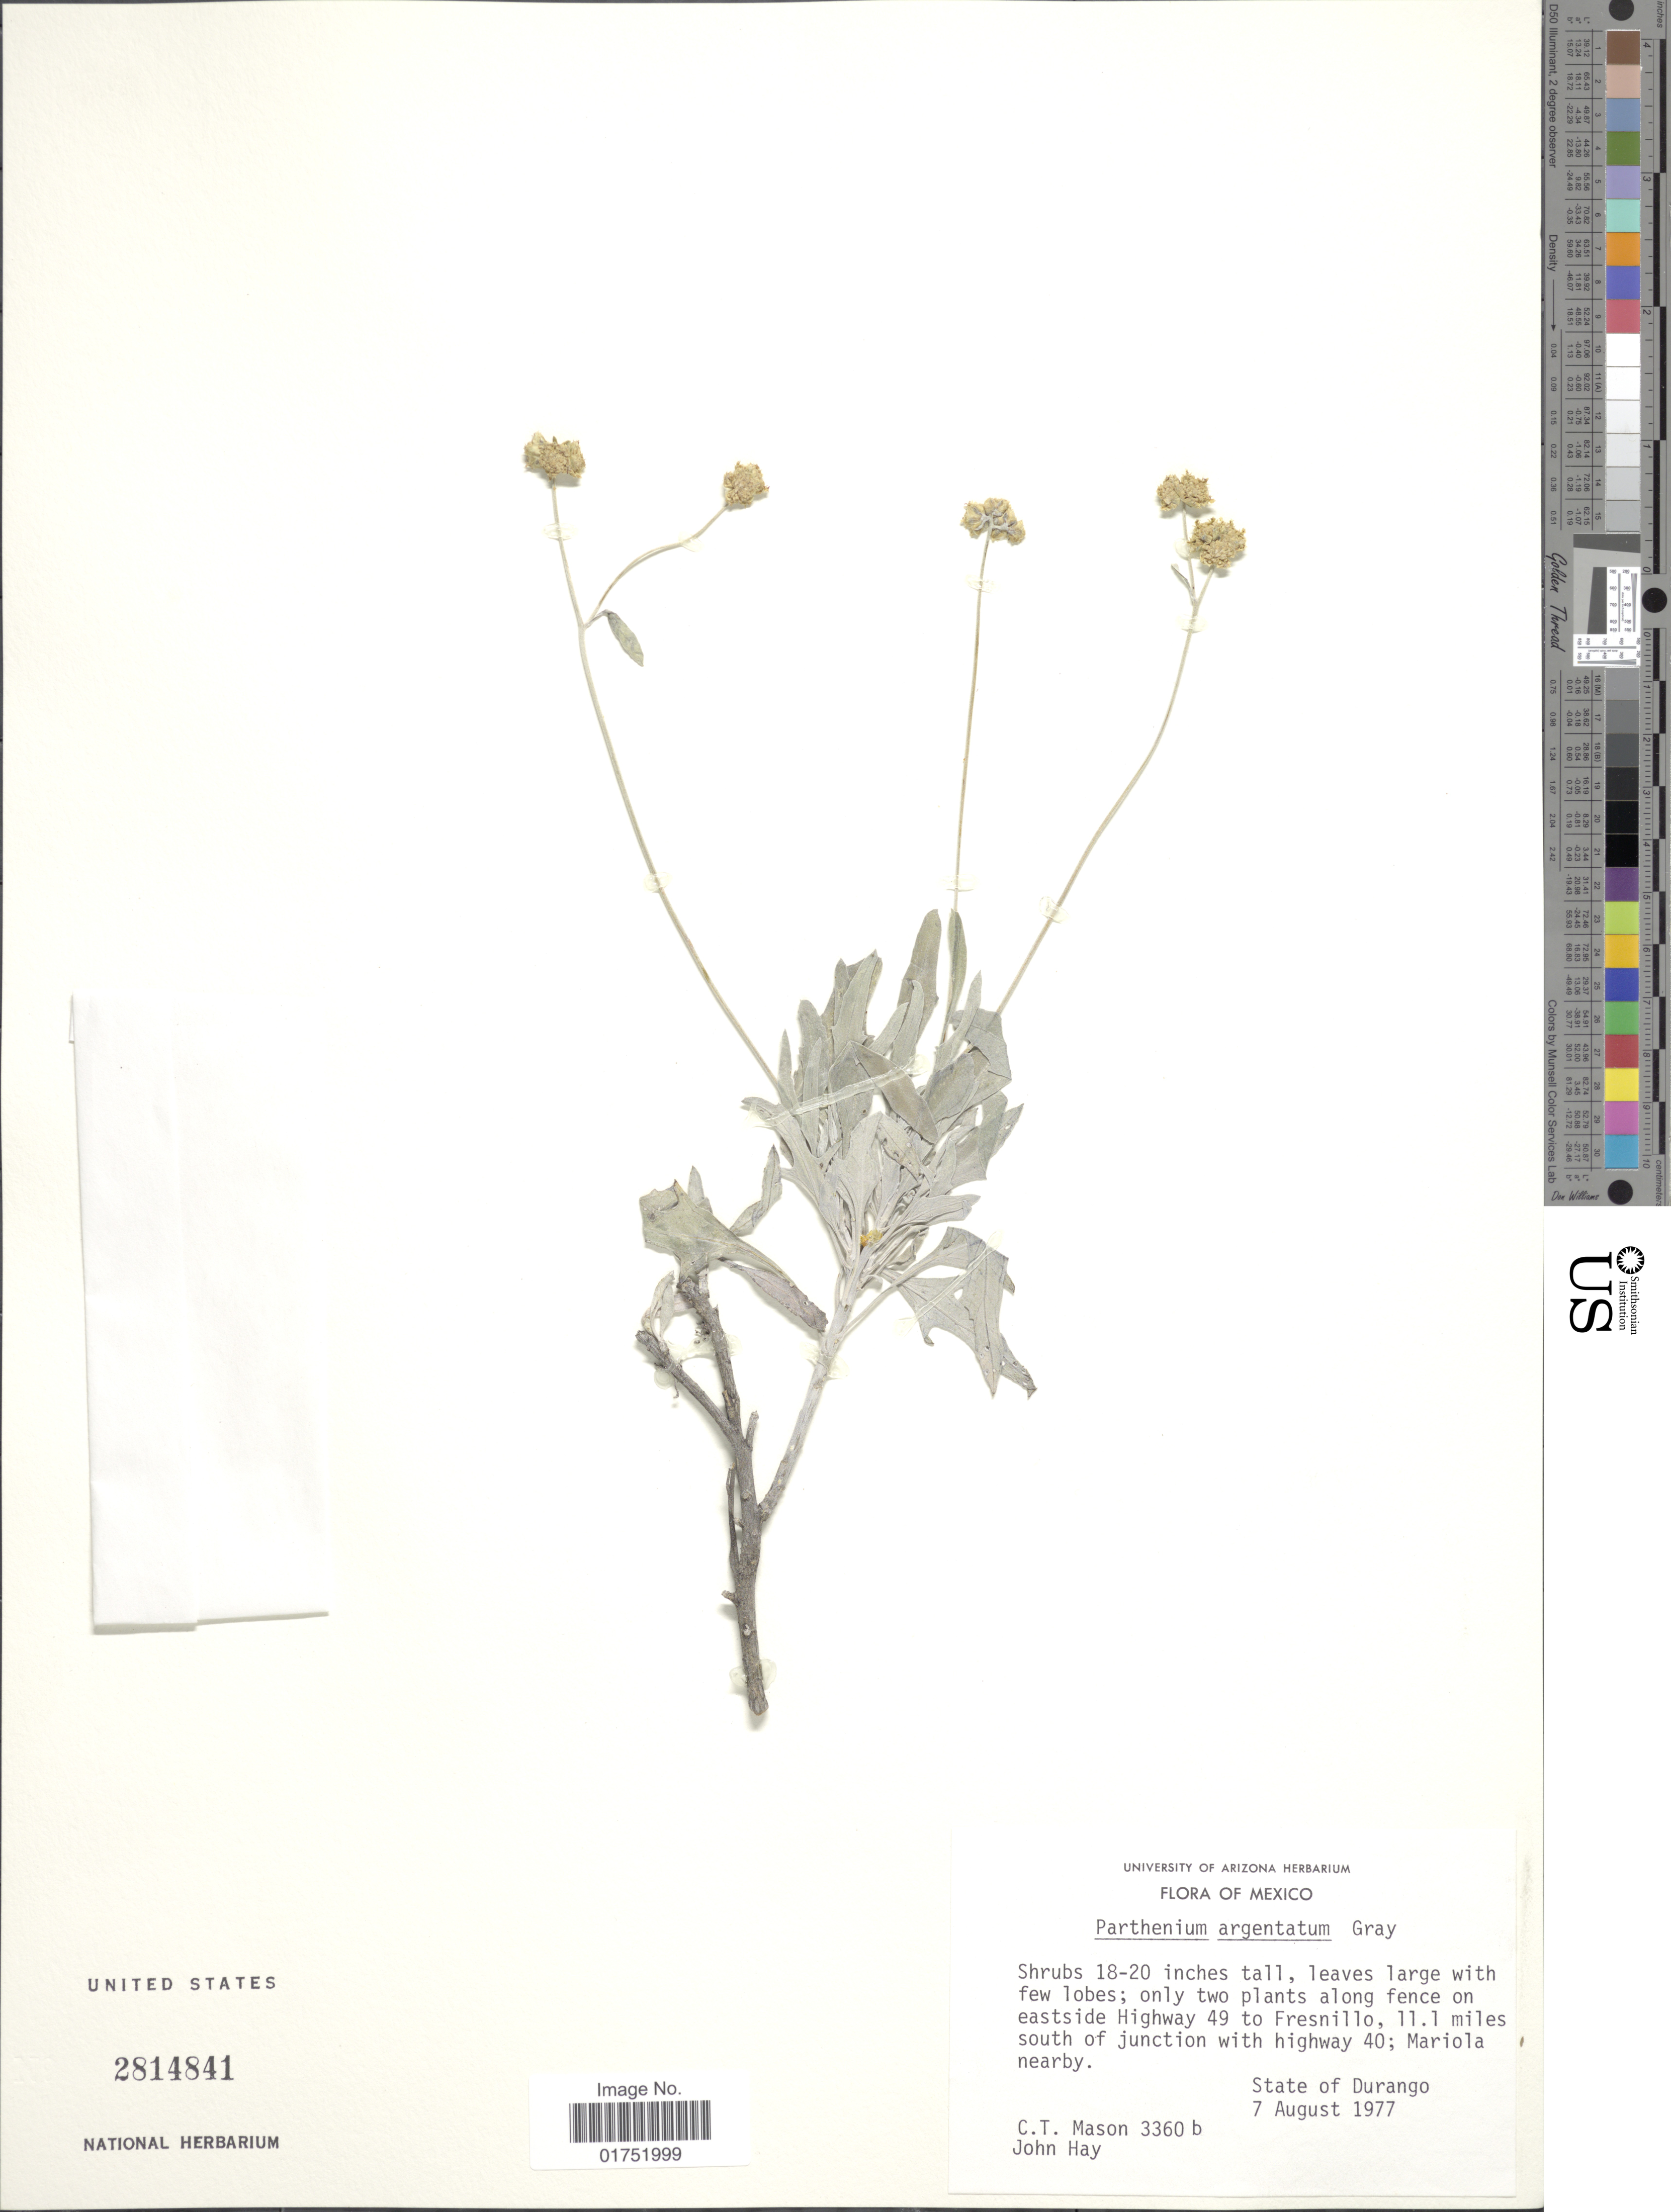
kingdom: Plantae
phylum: Tracheophyta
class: Magnoliopsida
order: Asterales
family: Asteraceae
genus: Parthenium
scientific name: Parthenium argentatum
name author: A. Gray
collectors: C. T. Mason & J. Hay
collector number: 3360b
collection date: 1977-08-07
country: Mexico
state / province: Durango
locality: Eastside highway 49 to Fressnillo, 11.1 miles south of junction with highway 40, Mariola nearby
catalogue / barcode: US 2814841